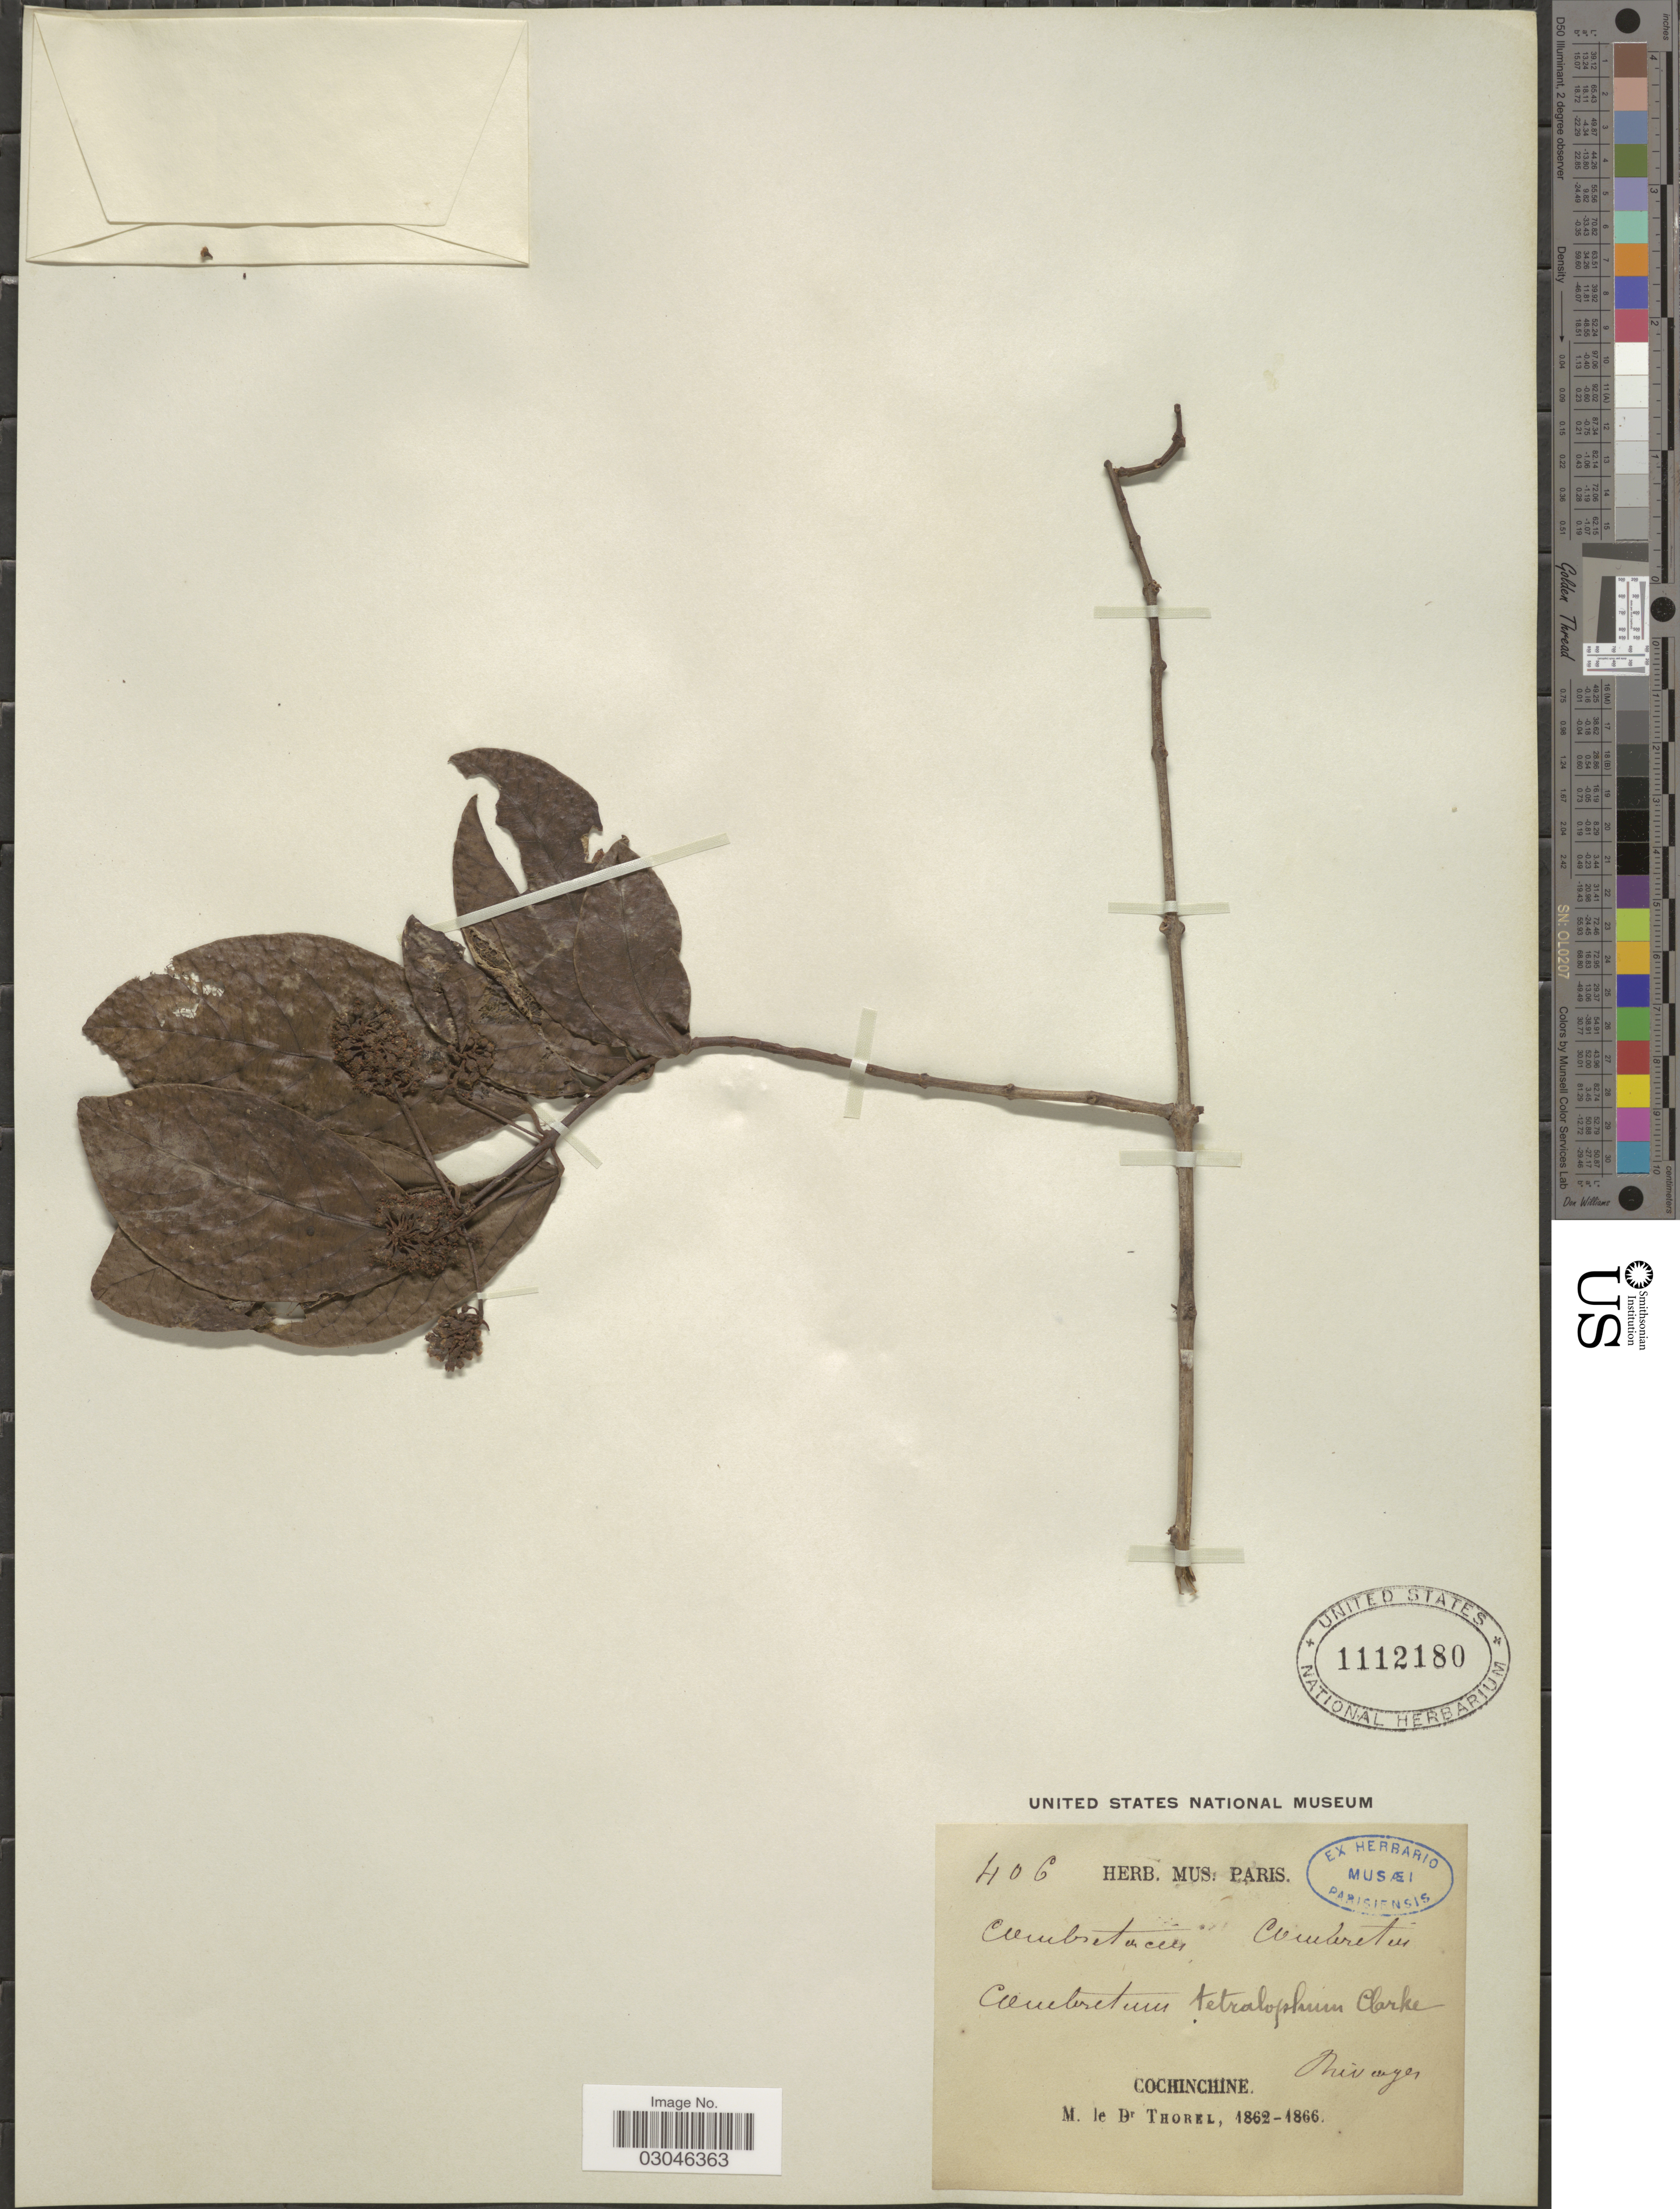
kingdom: Plantae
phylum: Tracheophyta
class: Magnoliopsida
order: Myrtales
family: Combretaceae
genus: Combretum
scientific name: Combretum tetralophum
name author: C.B. Clarke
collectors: Thorel, M. "M. [=Monsieur] Thorel" DO NOT USE (error for C. Thorel)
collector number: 406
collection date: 1862/1866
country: Vietnam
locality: Rivages [interpreted]. Cochinchine.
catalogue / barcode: US 1112180